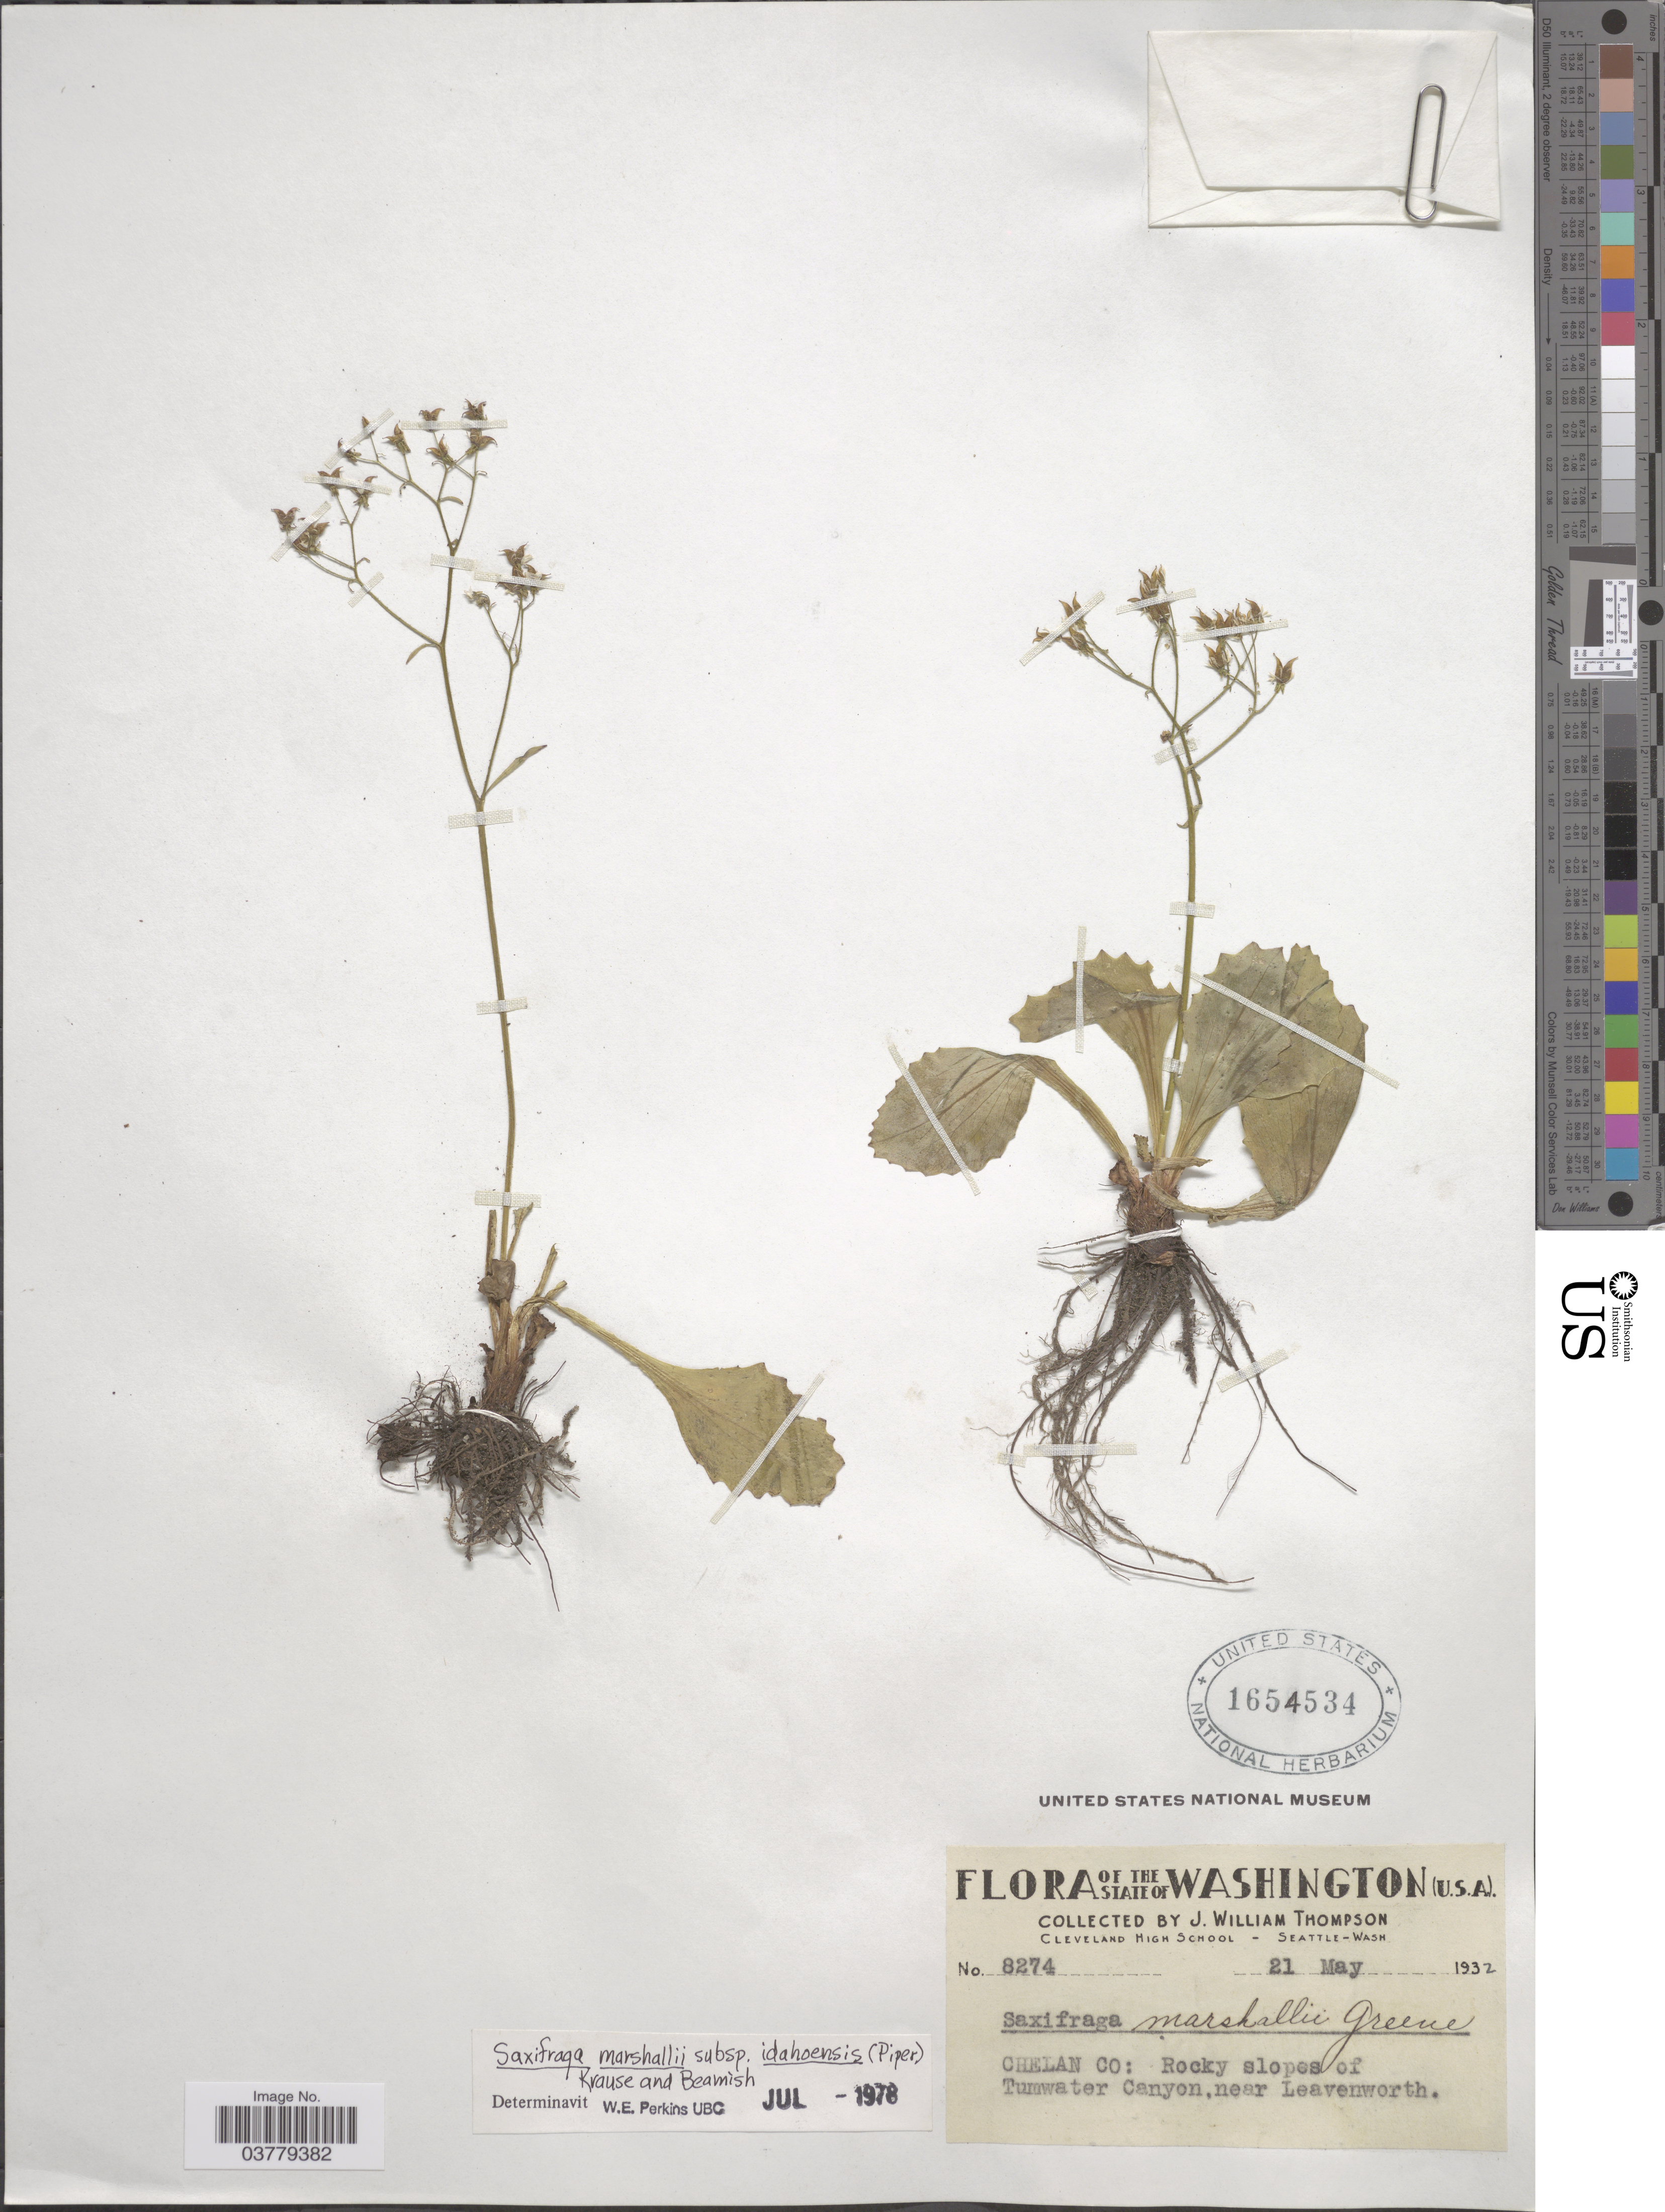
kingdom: Plantae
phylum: Tracheophyta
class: Magnoliopsida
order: Saxifragales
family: Saxifragaceae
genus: Micranthes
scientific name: Micranthes idahoensis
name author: (Piper) Brouillet & Gornall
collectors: J. W. Thompson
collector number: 8274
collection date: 1932-05-21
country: United States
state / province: Washington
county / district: Chelan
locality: Chelan Co: Rocky slopes of Tumwater Canyon, near Leavenworth.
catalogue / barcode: US 1654534